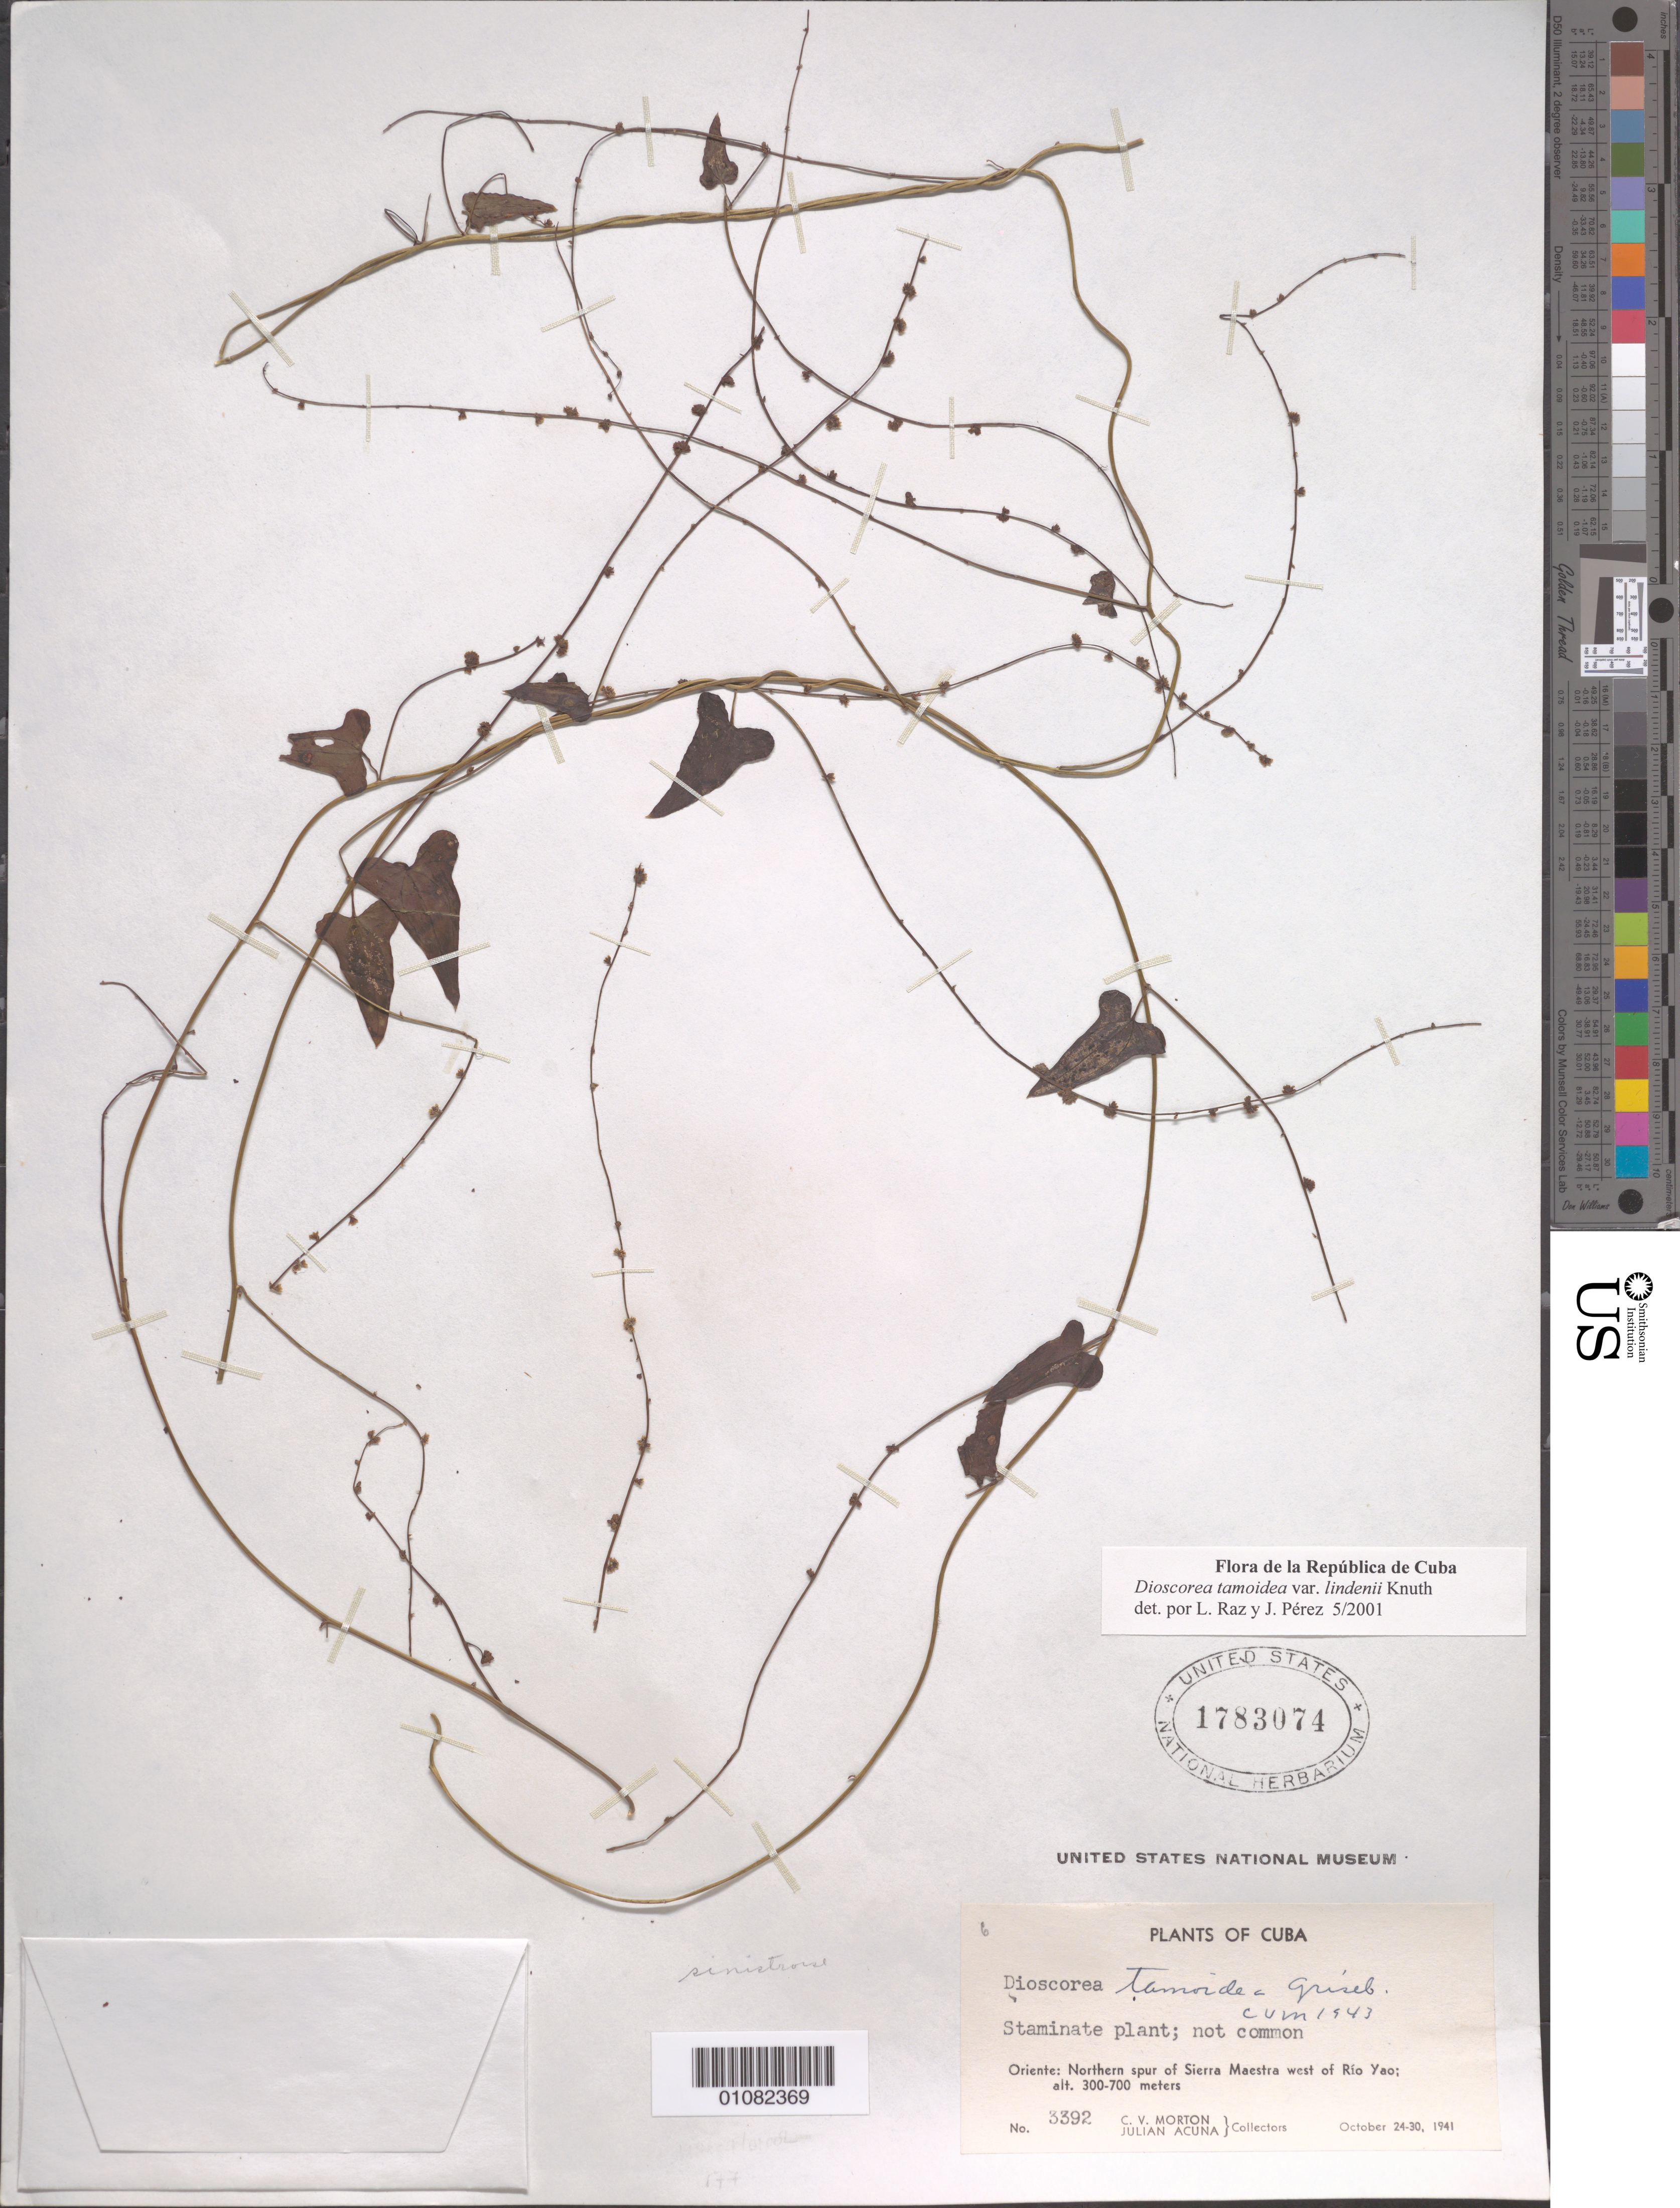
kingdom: Plantae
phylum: Tracheophyta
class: Liliopsida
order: Dioscoreales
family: Dioscoreaceae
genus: Dioscorea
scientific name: Dioscorea tamoidea var. lindenii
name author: Uline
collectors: C. V. Morton & J. Acuña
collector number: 3392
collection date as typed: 24 Oct 1941 to 30 Oct 1941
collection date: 1941-10-24/1941-10-30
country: Cuba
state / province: Guantánamo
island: Cuba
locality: Oriente: Northern spur of Sierra Maestra W of Rio Yao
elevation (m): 300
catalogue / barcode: US 1783704